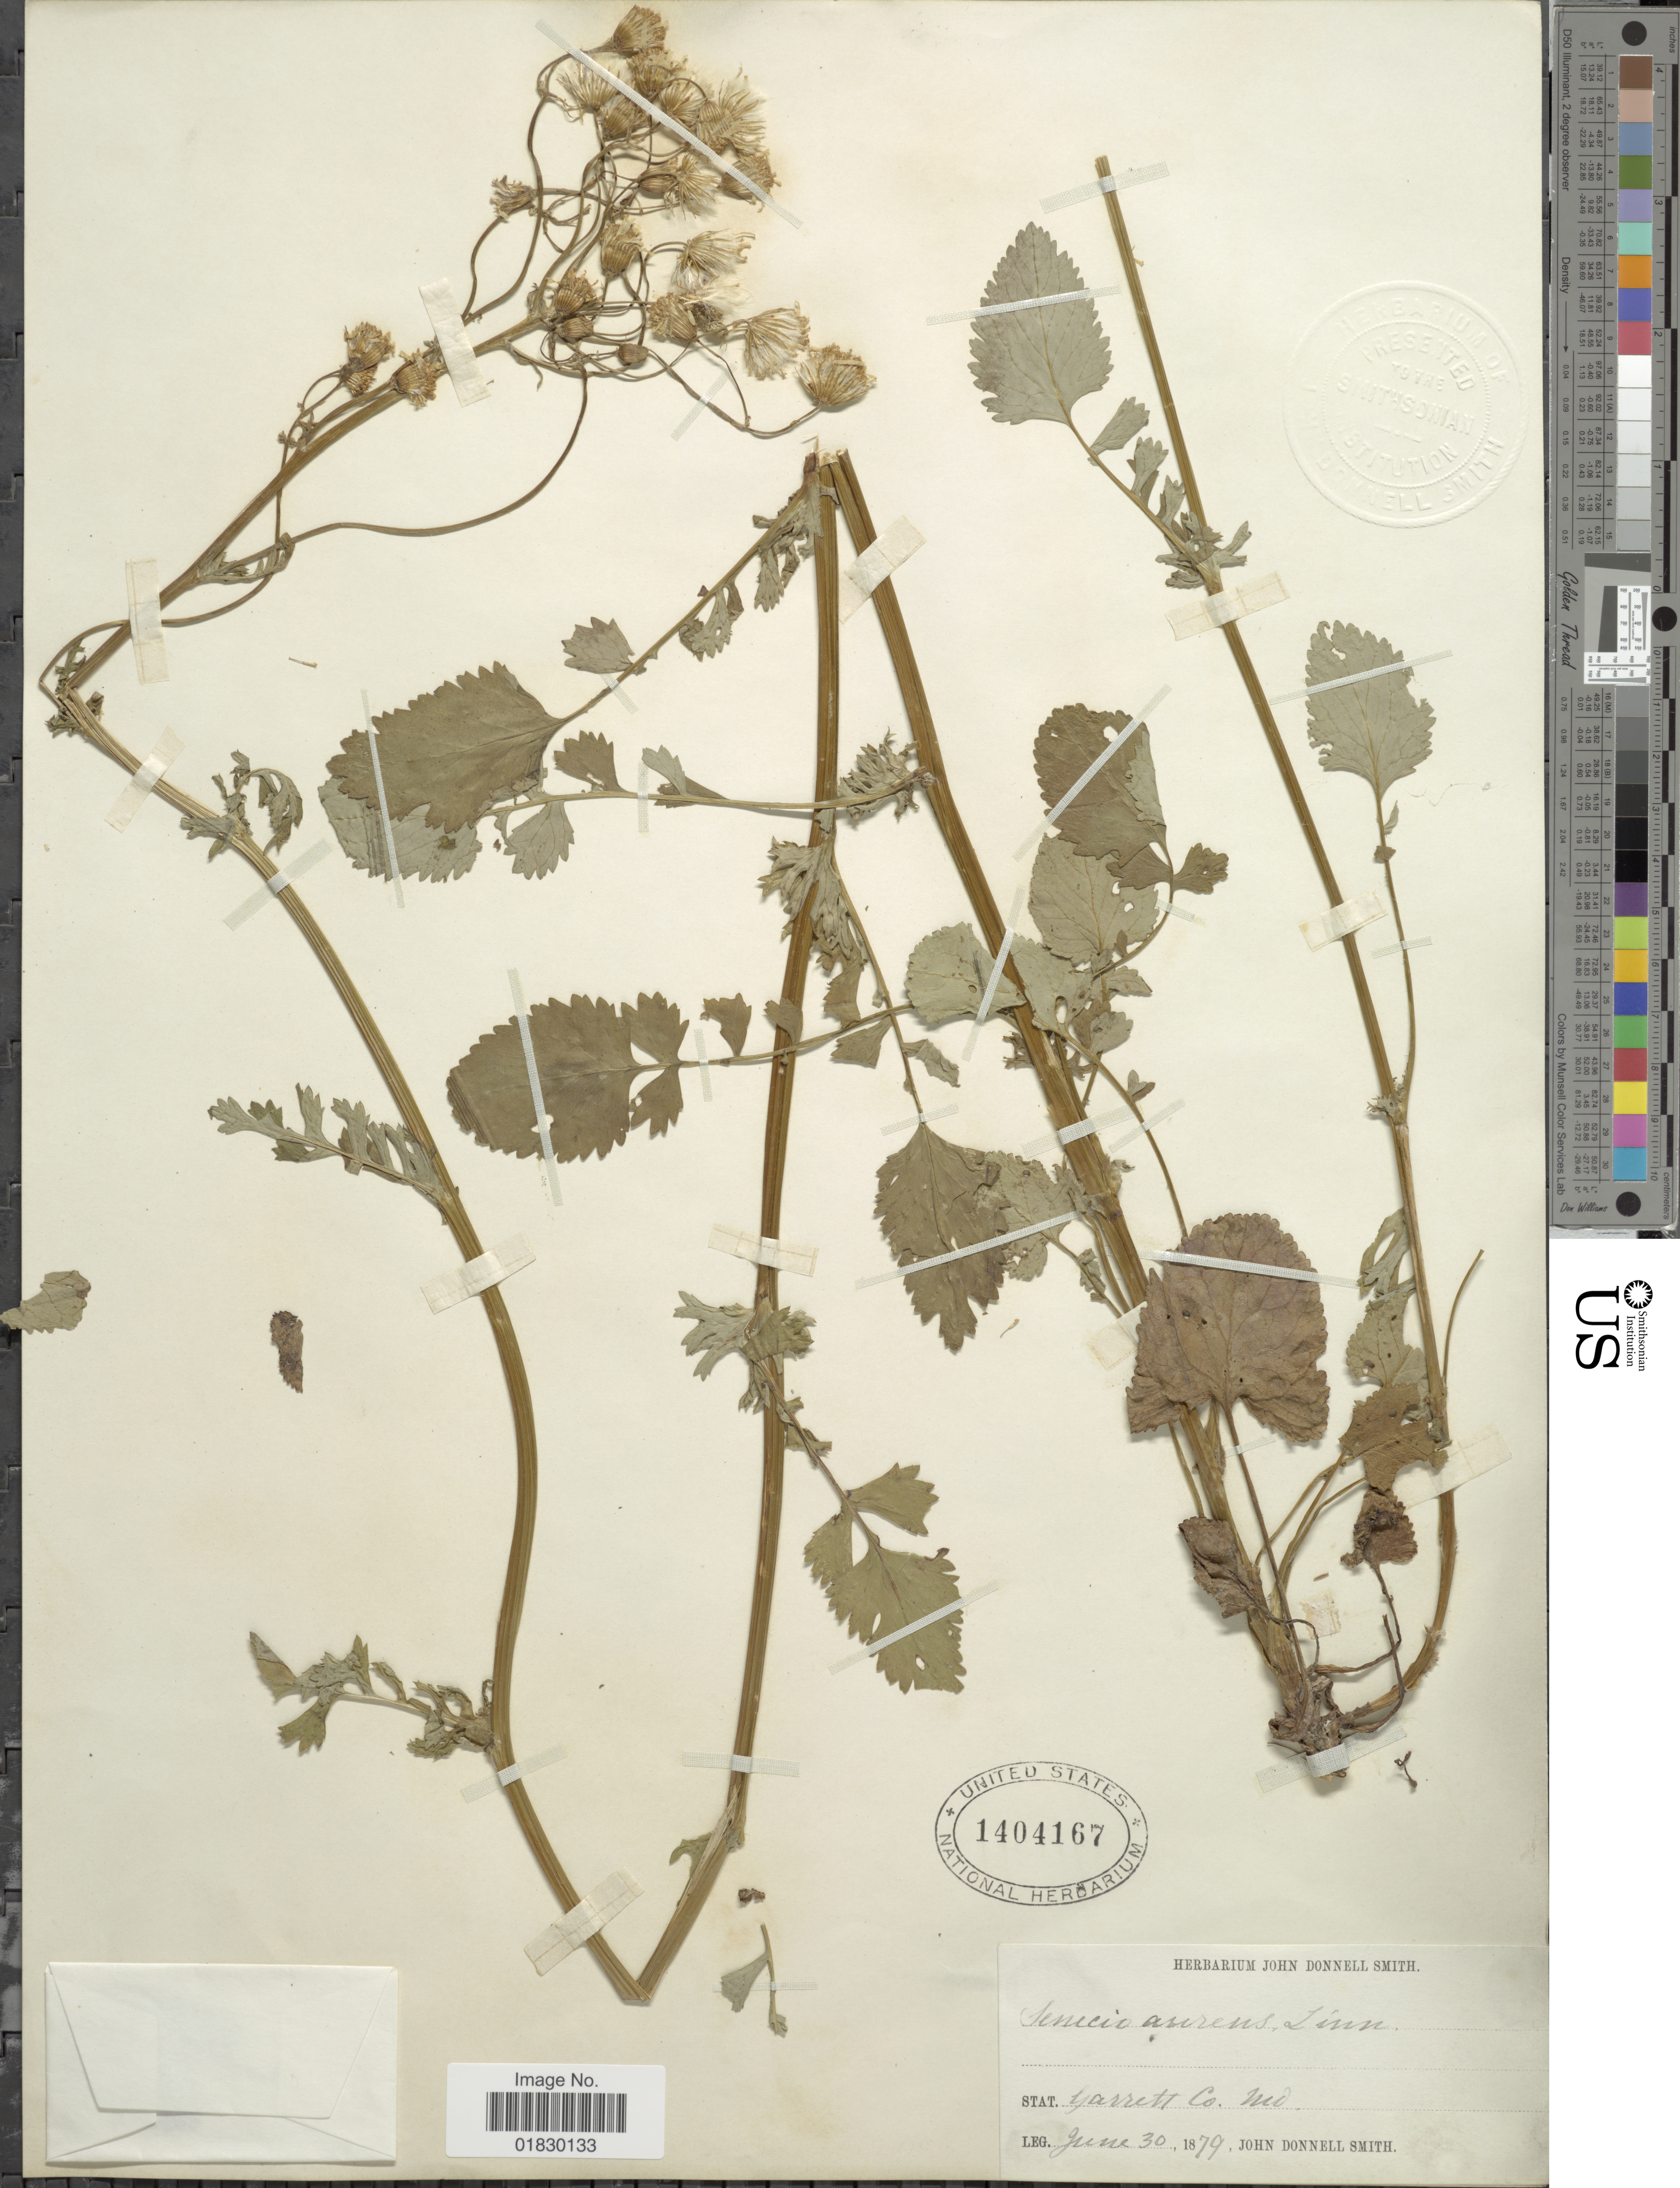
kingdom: Plantae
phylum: Tracheophyta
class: Magnoliopsida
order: Asterales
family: Asteraceae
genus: Packera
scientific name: Packera aurea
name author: (L.) Á. Löve & D. Löve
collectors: J. Donnell Smith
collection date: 1879-06-30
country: United States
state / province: Maryland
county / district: Garrett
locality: Garrett Co., Md.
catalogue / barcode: US 1404167